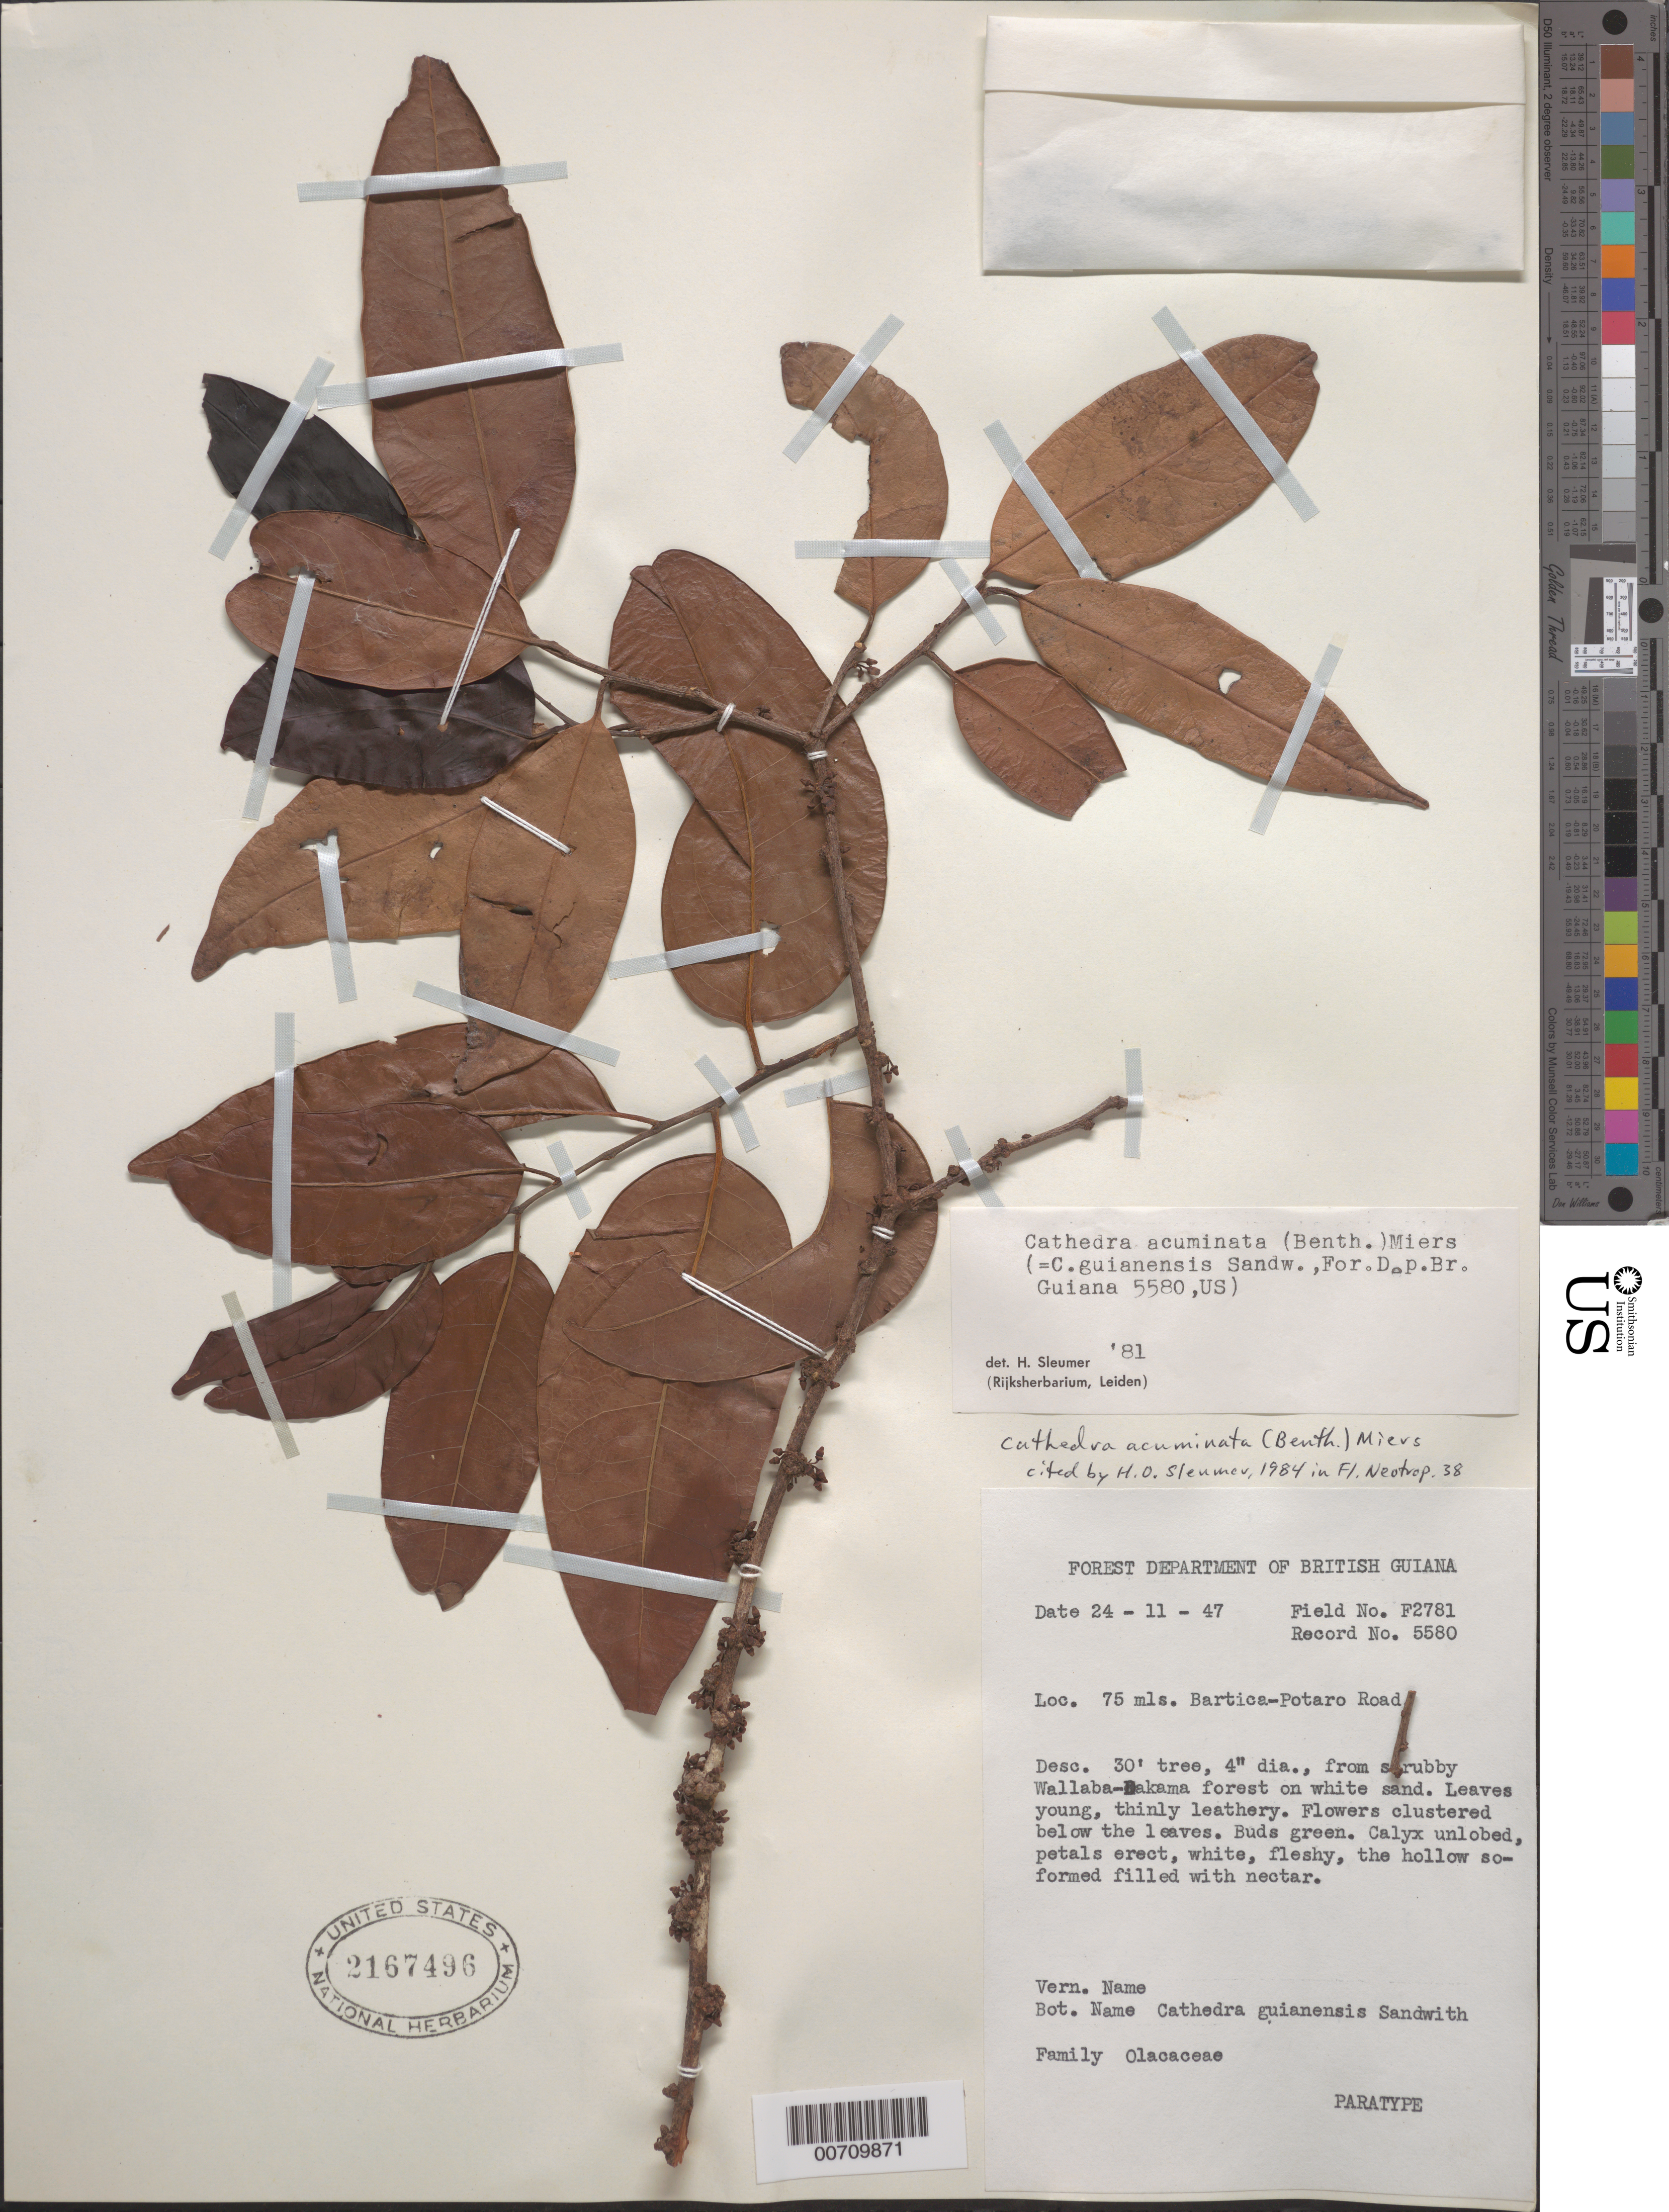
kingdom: Plantae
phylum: Tracheophyta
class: Magnoliopsida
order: Santalales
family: Aptandraceae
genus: Cathedra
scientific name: Cathedra acuminata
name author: (Benth.) Miers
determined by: Sleumer, H. O.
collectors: Forest Dept. B. G. & British Guiana Forestry Dept.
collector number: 5580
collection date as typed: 24-Nov-47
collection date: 1947-11-24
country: Guyana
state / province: Cuyuni-Mazaruni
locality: Bartica-Potaro Road, mile 75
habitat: Scrubby Wallaba-Bakama forest on white sand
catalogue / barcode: US 2167496